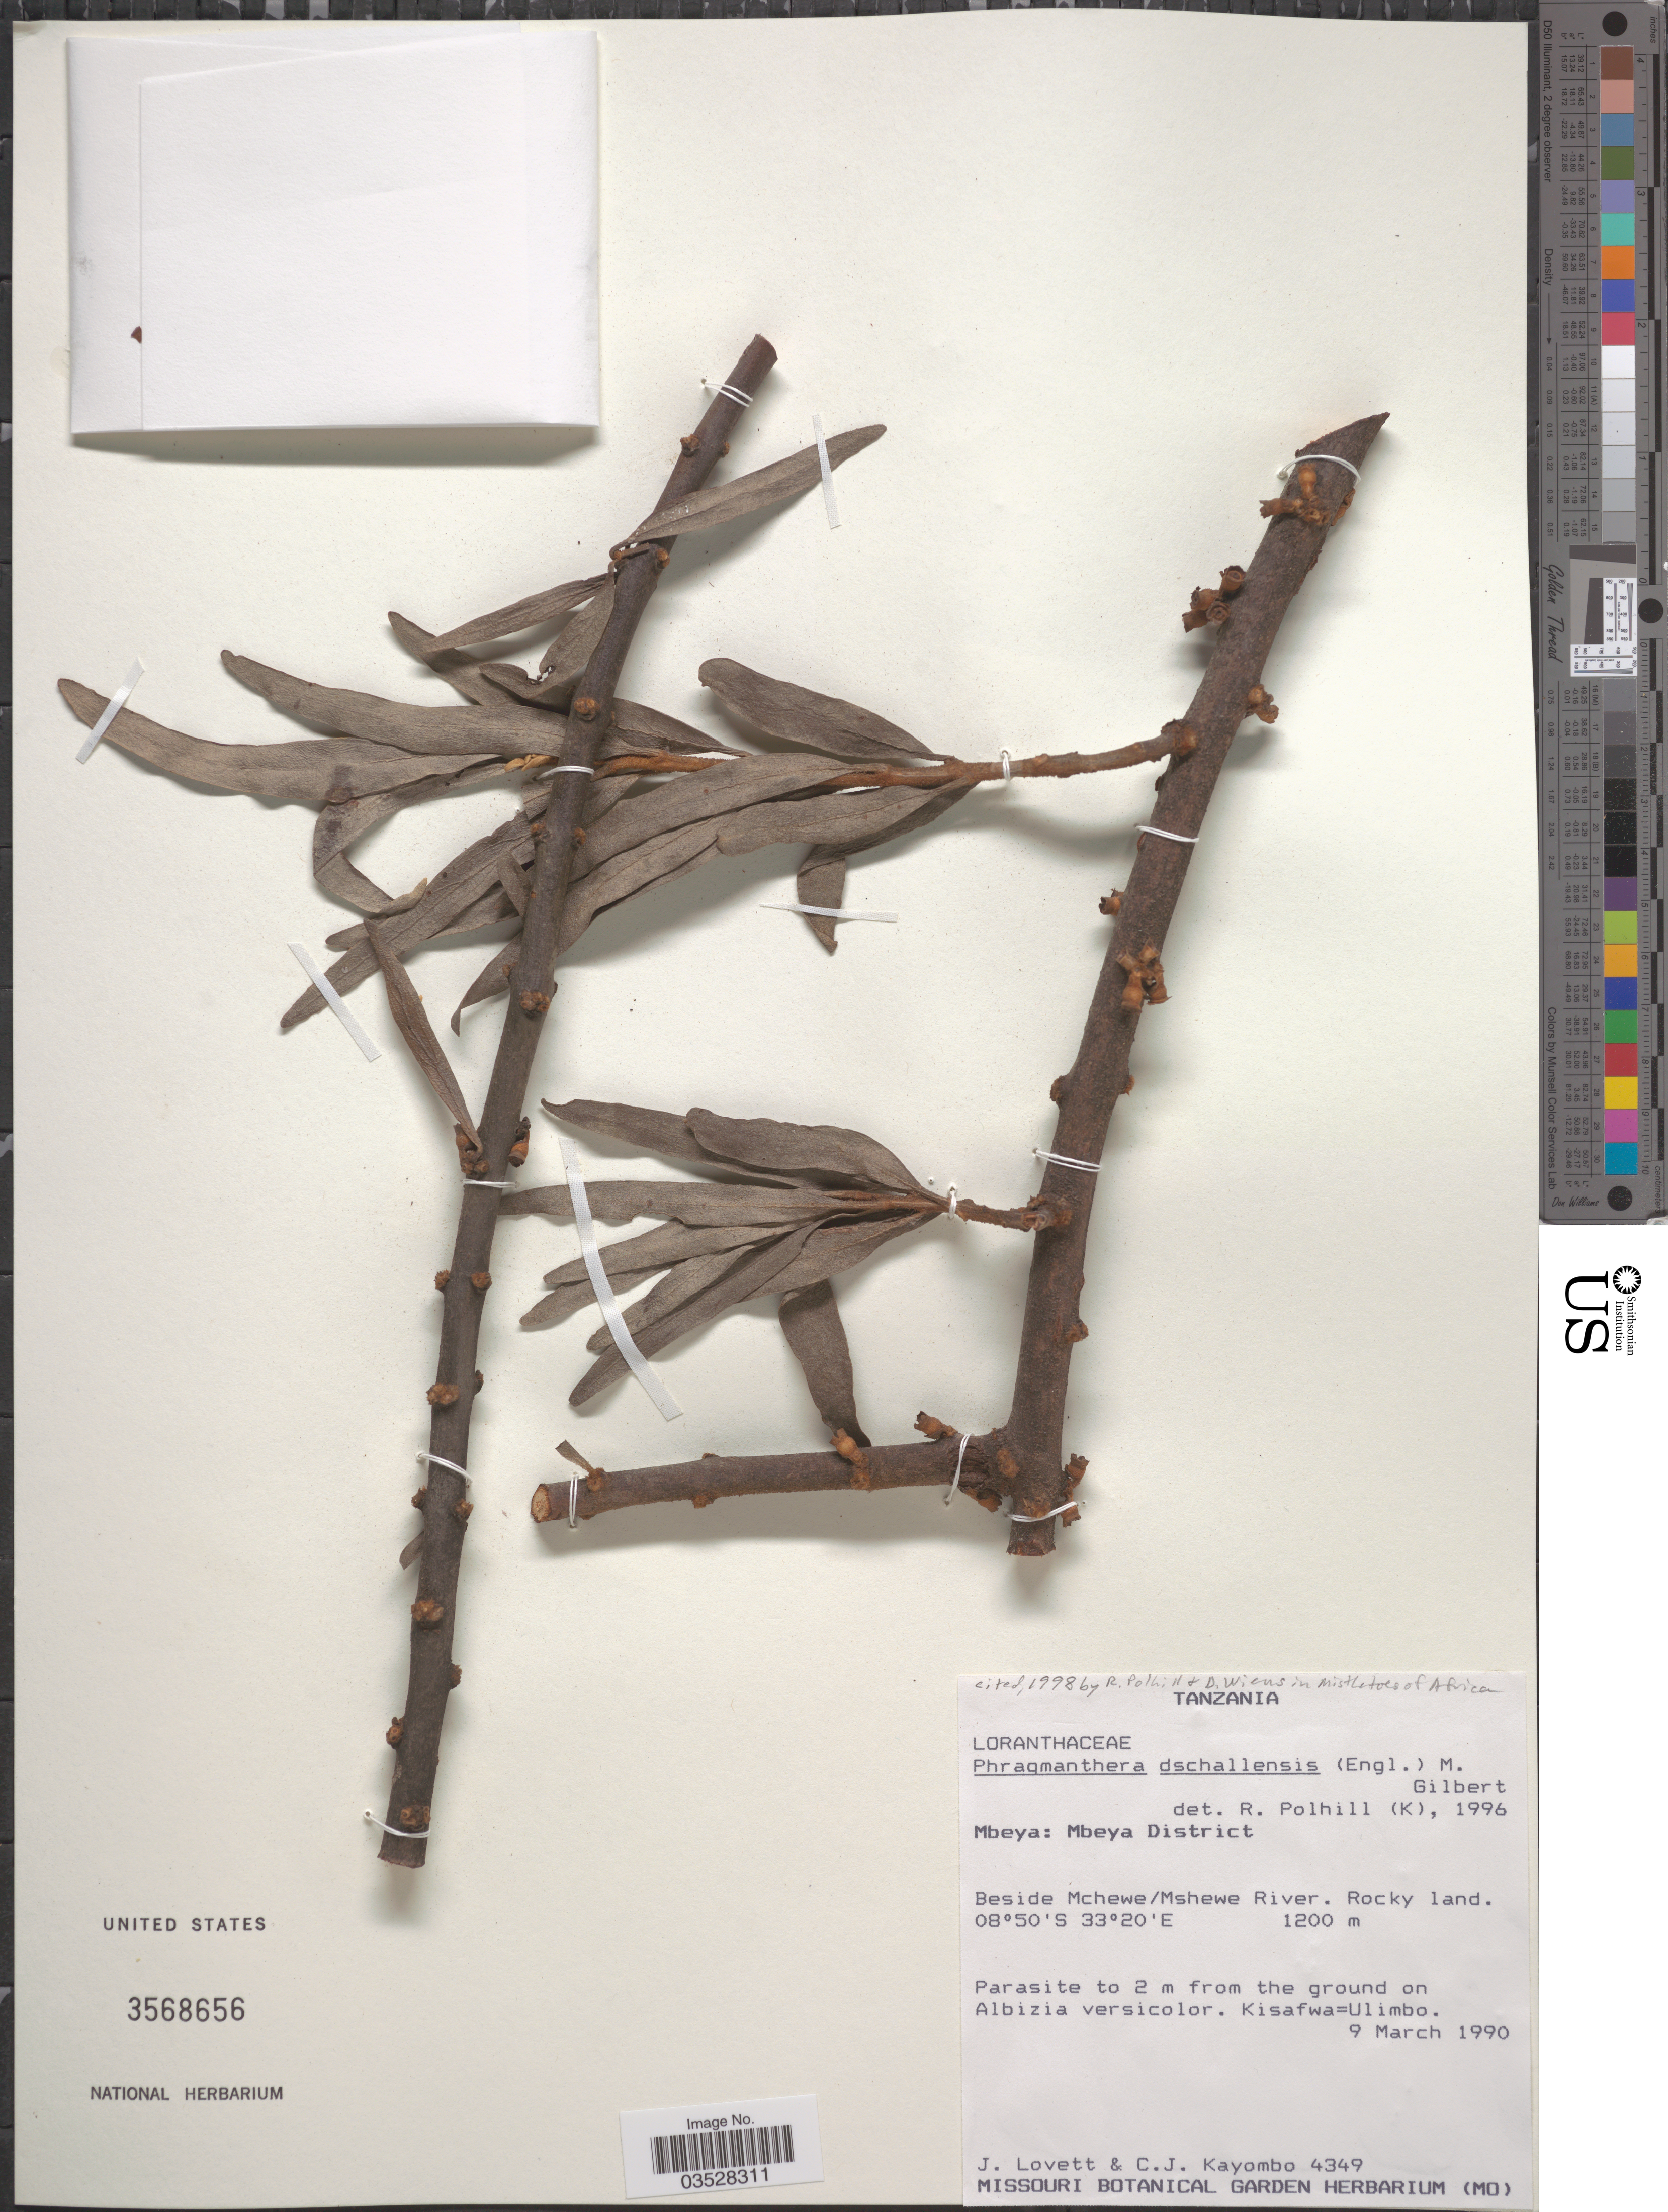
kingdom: Plantae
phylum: Tracheophyta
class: Magnoliopsida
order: Santalales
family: Loranthaceae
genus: Phragmanthera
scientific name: Phragmanthera dschallensis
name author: (Engl.) M.G. Gilbert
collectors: J. Lovett & C. Kayombo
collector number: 4349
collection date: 1990-03-09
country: Tanzania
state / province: Mbeya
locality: Mbeya District. Beside Mchewe/ Mshewe River.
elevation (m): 1200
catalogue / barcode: US 3568656